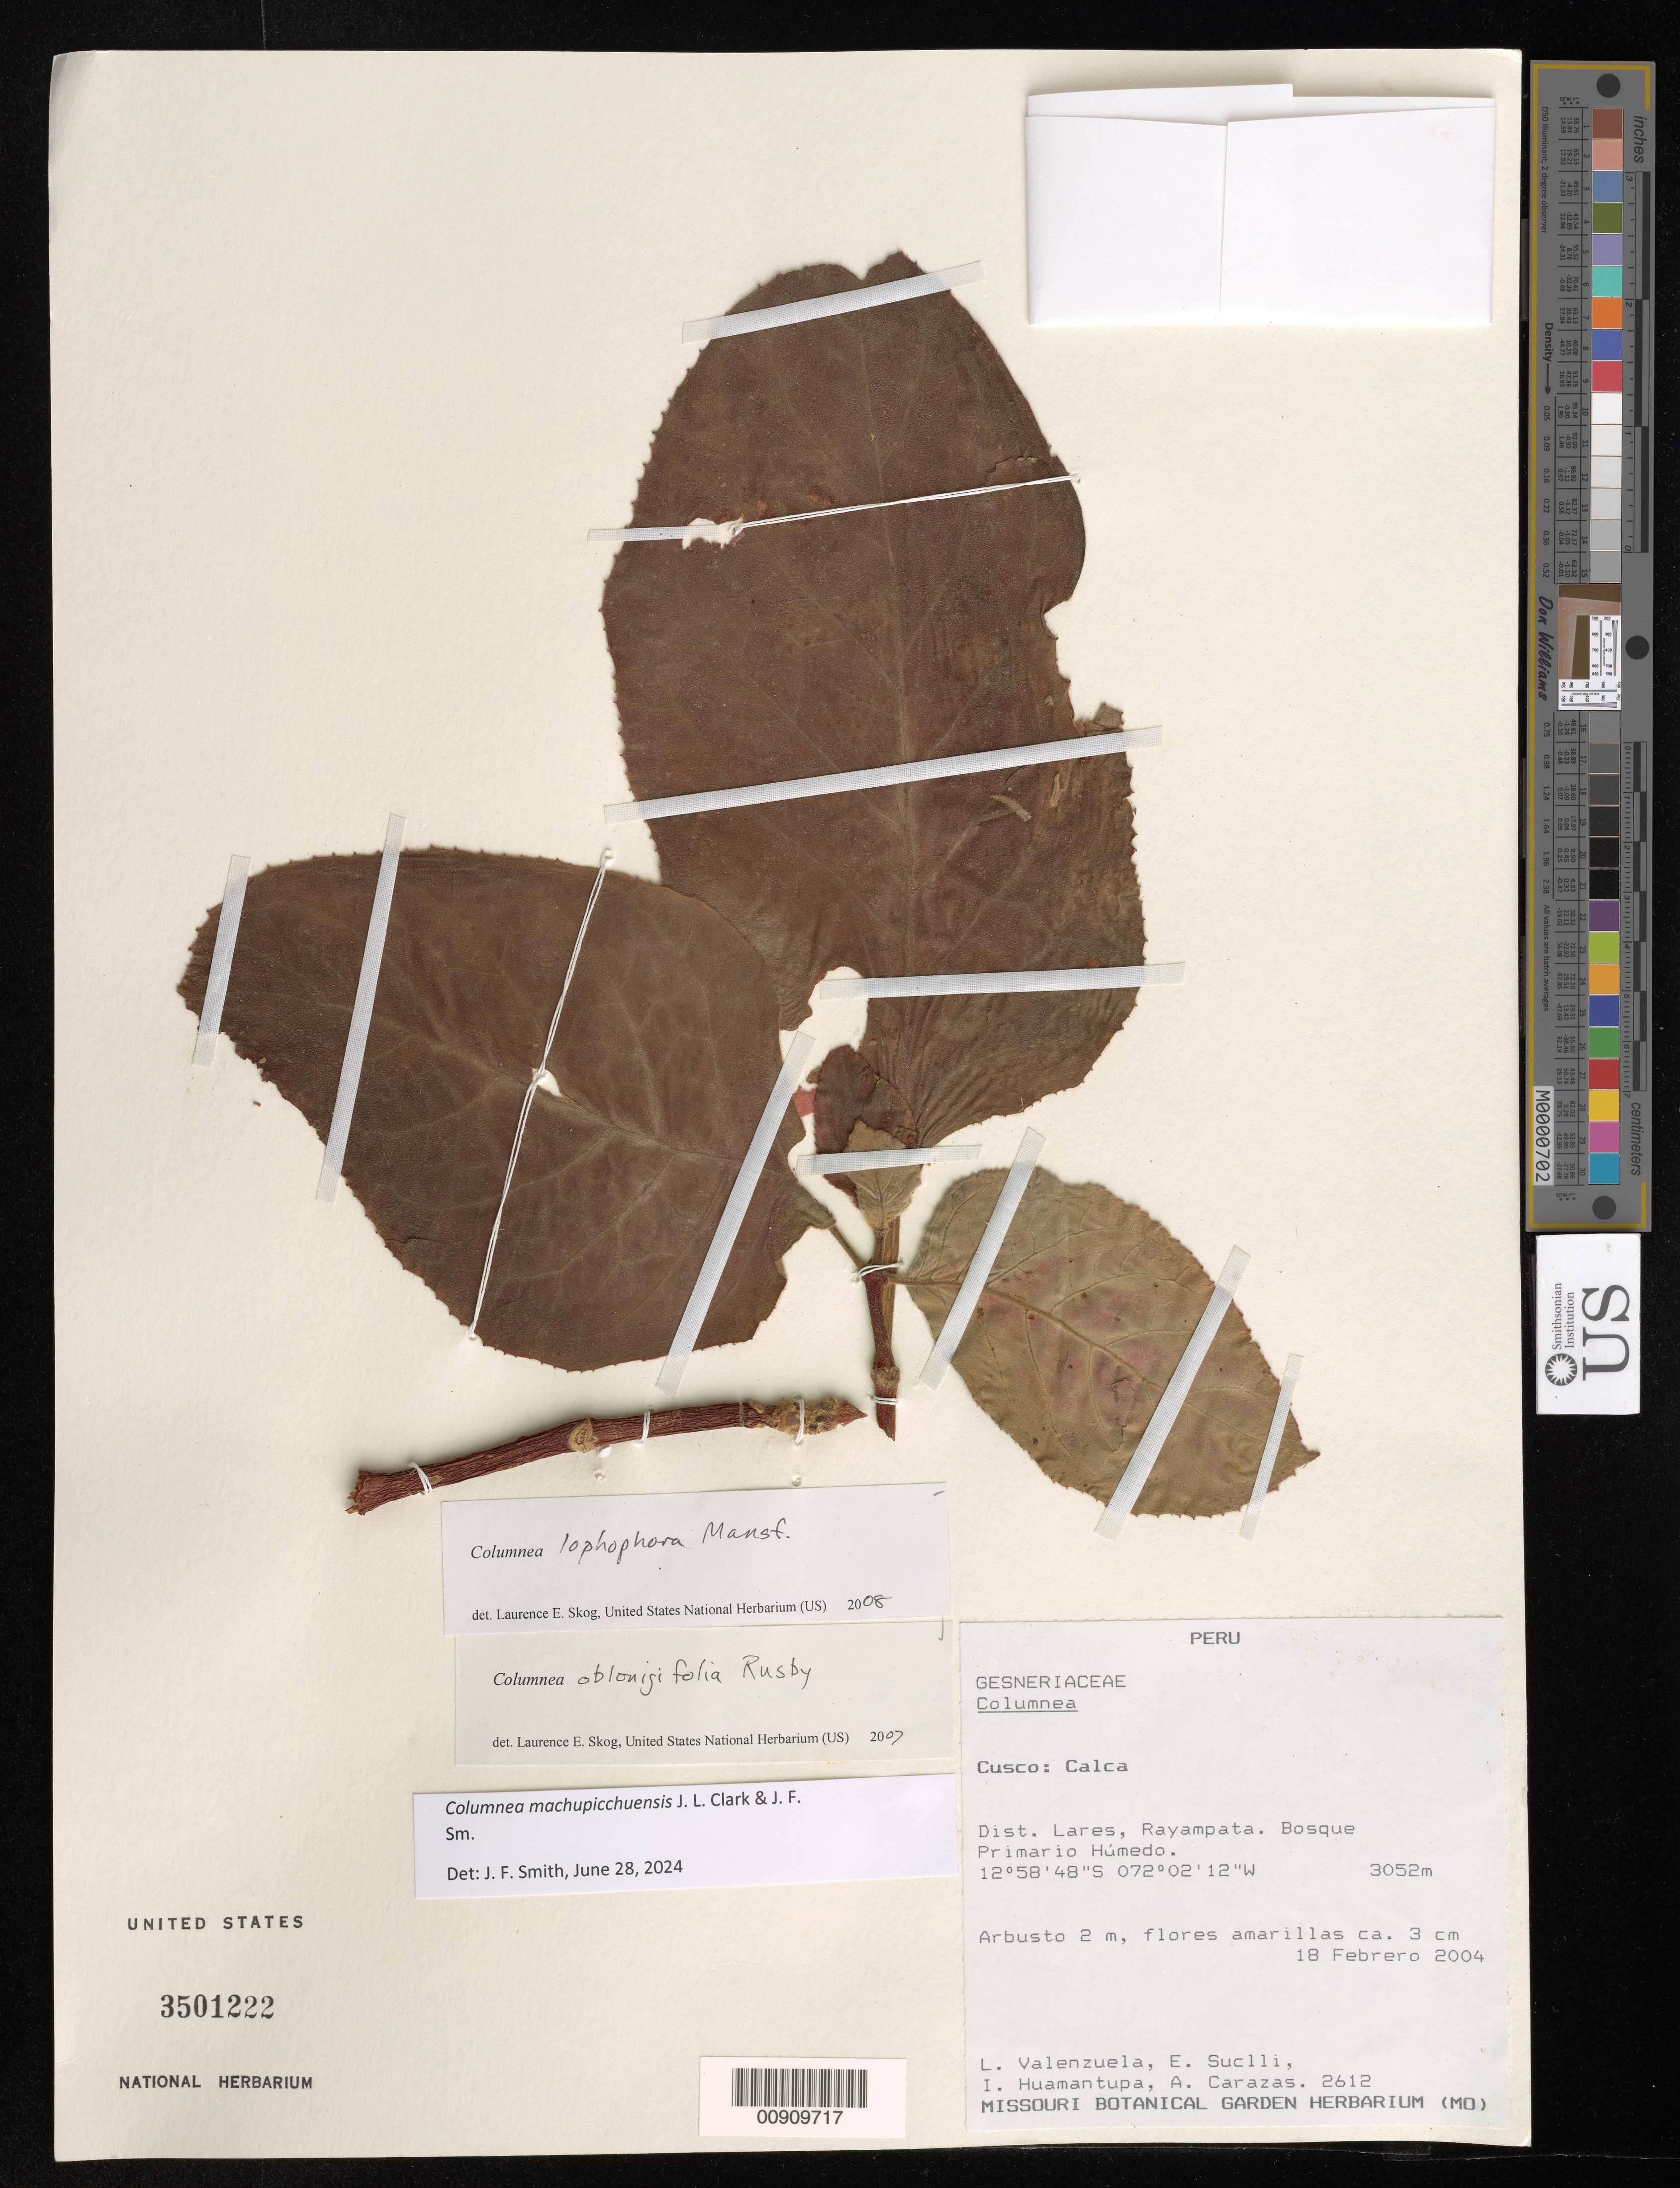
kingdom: Plantae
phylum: Tracheophyta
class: Magnoliopsida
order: Lamiales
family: Gesneriaceae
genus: Columnea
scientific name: Columnea machupicchuensis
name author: J.L. Clark & J.F. Sm.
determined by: Skog, Laurence E.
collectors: L. Valenzuela, E. Suclli, I. Huamantupa & A. Carazas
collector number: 2612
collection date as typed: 18 Feb 2004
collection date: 2004-02-18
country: Peru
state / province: Cusco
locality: Cusco: Calca. Dist. Lares, Rayampata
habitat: Bosque primario húmedo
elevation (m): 3052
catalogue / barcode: US 3501222